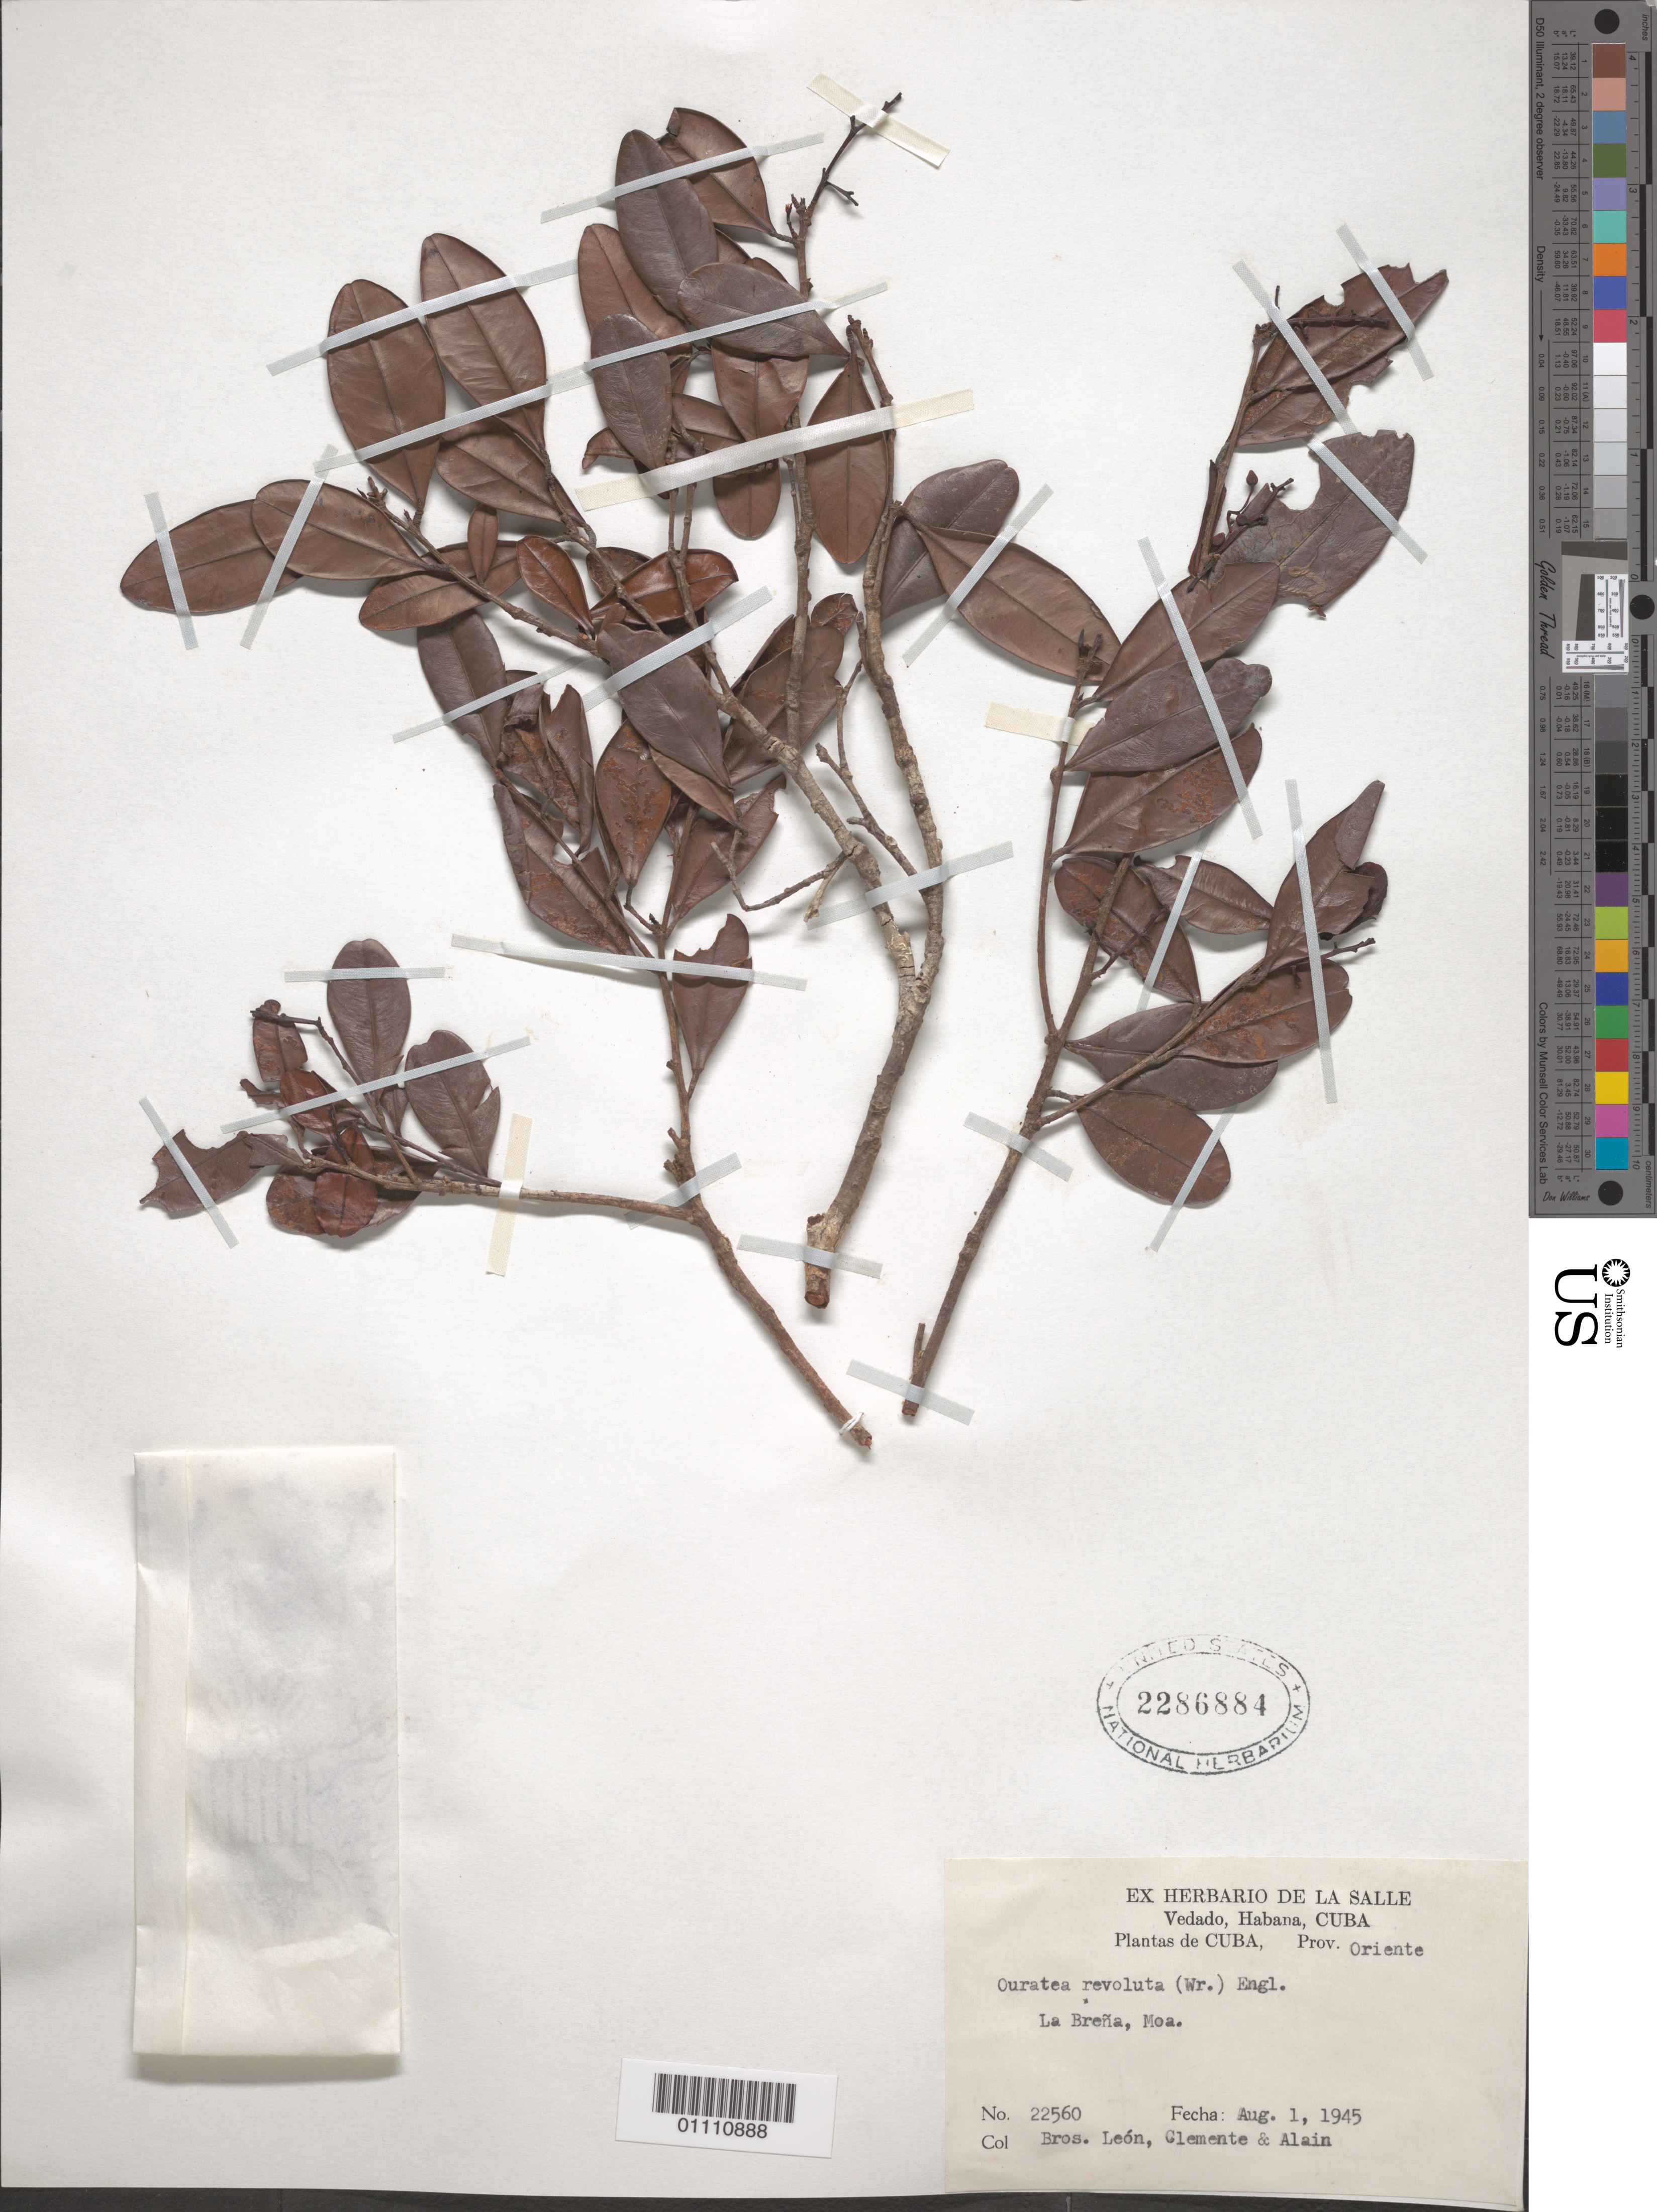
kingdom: Plantae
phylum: Tracheophyta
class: Magnoliopsida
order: Malpighiales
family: Ochnaceae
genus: Ouratea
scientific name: Ouratea revoluta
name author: (C. Wright ex Griseb.) Engl.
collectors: Bro. León, B. Clement & A. H. Liogier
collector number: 22560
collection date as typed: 01 Aug 1945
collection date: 1945-08-01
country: Cuba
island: Cuba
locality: Oriente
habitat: la brena, moa.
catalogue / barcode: US 2286884